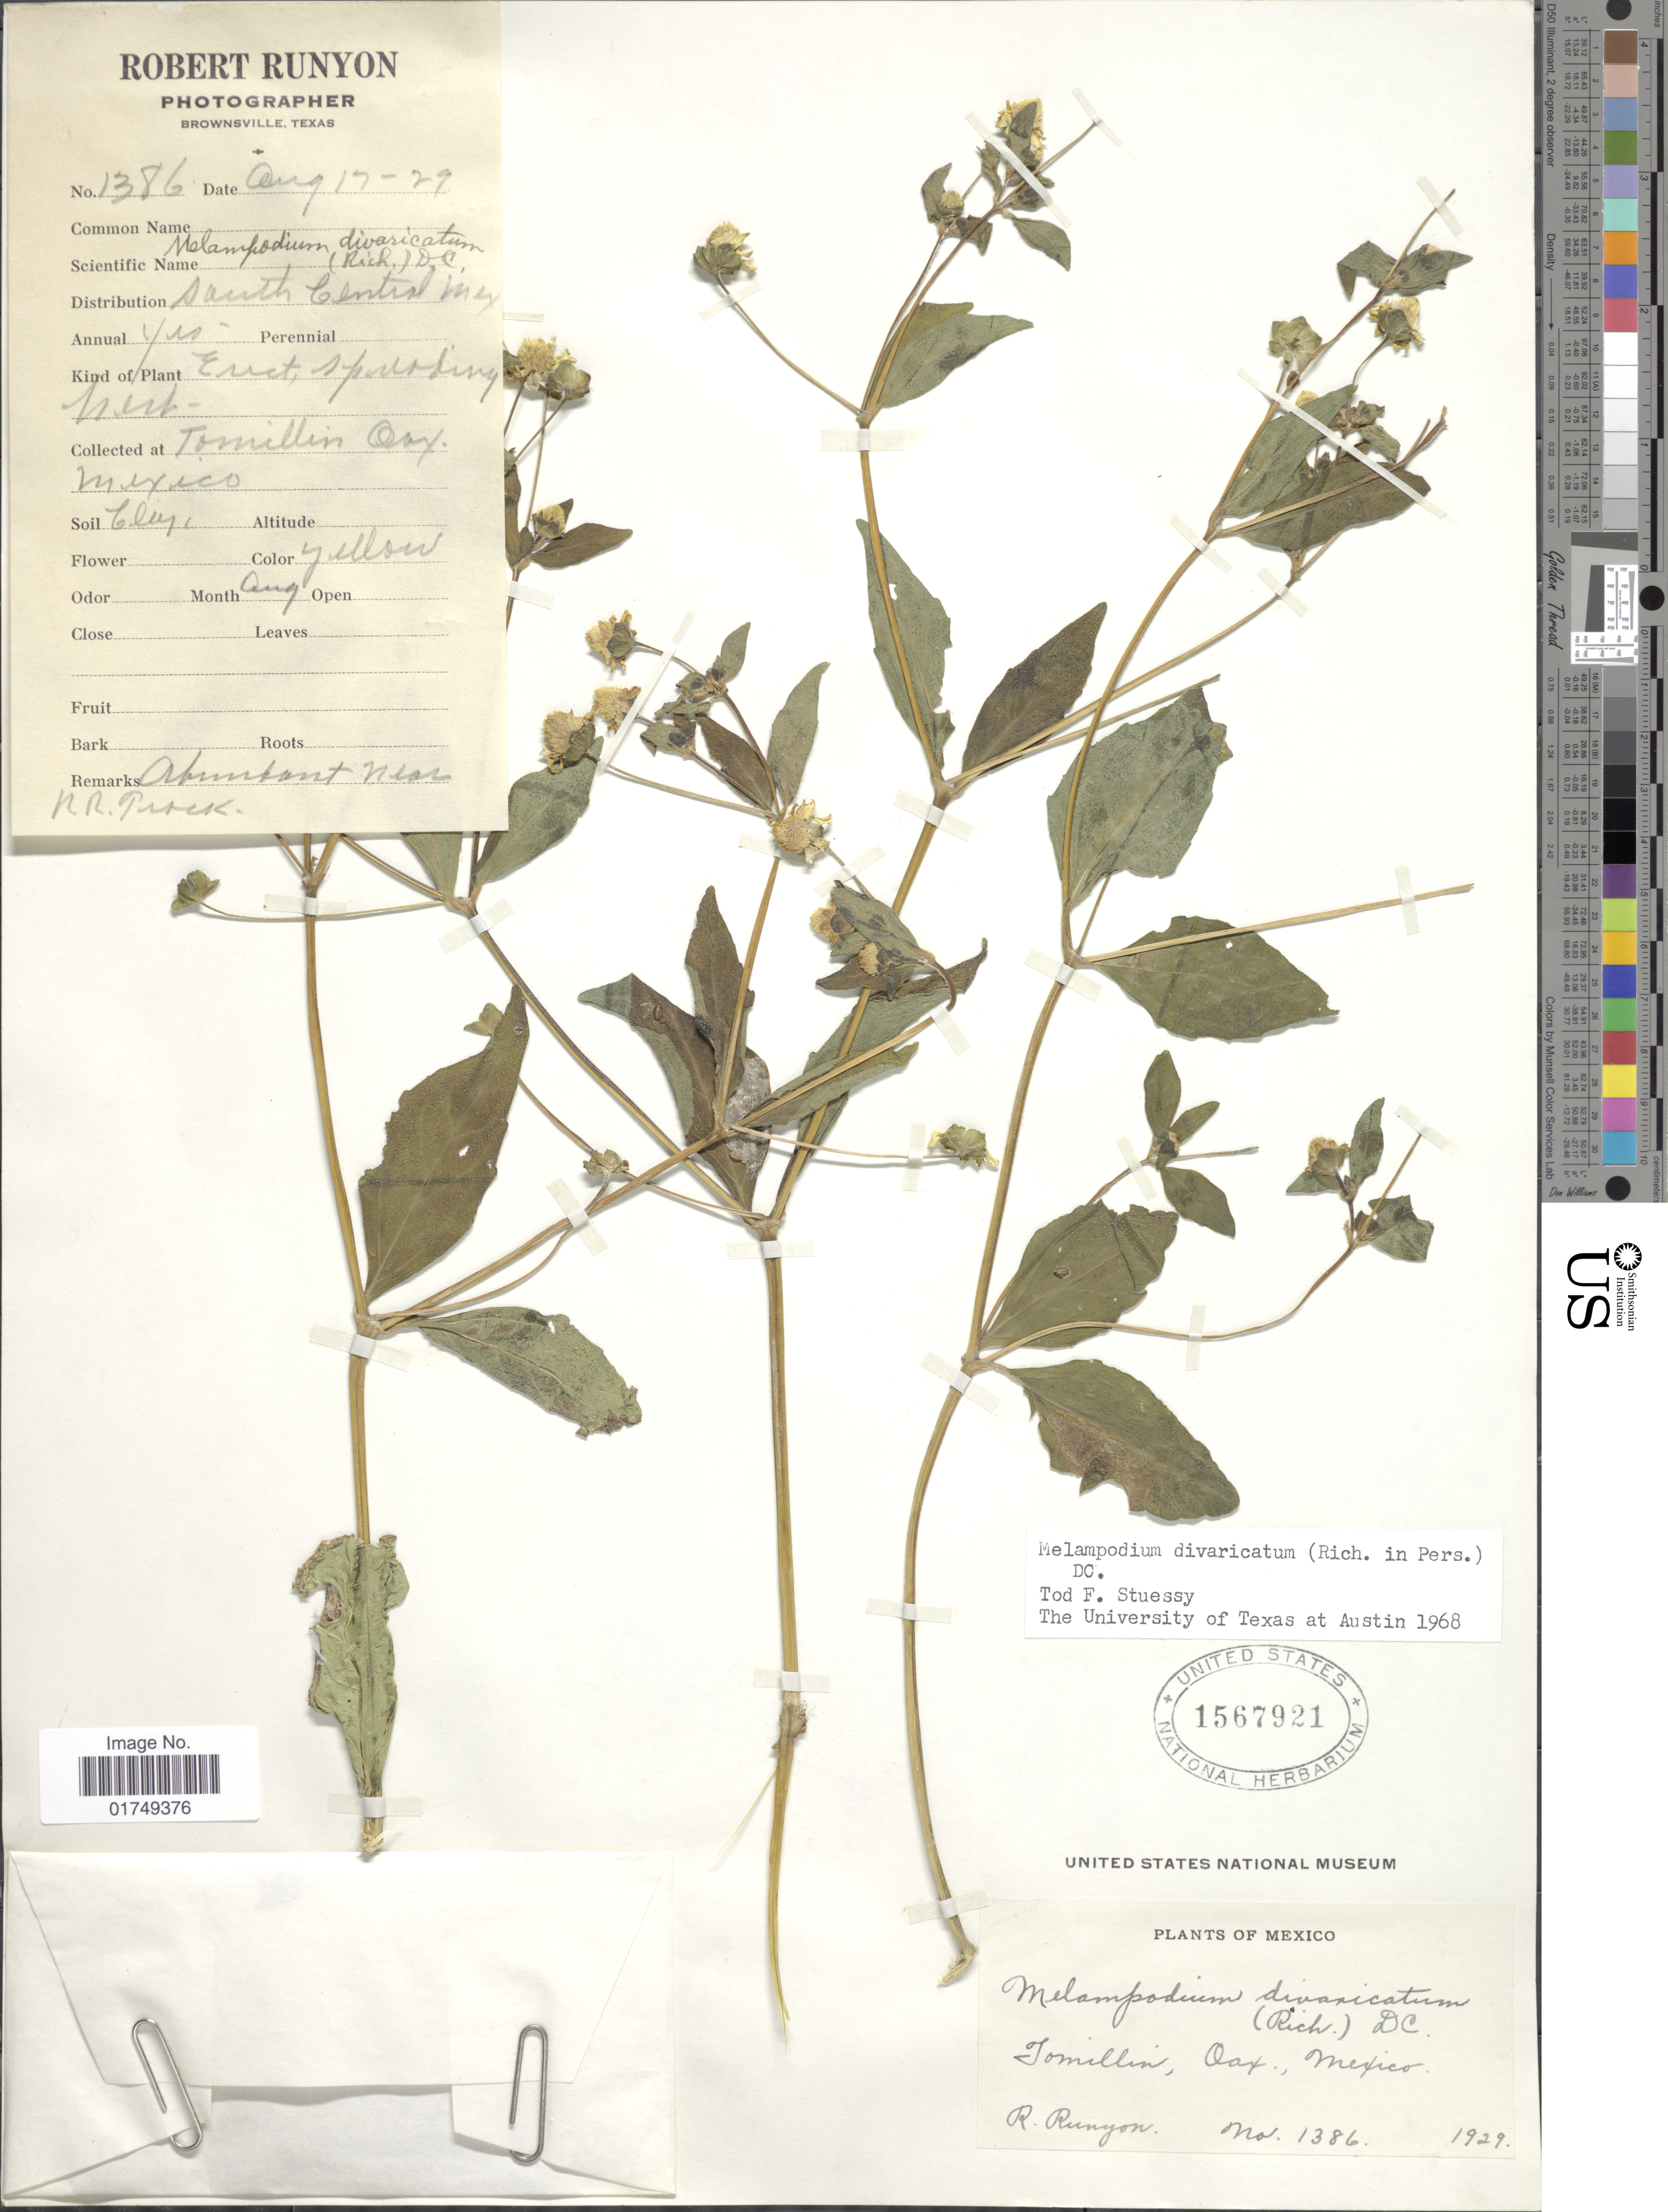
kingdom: Plantae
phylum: Tracheophyta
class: Magnoliopsida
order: Asterales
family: Asteraceae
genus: Melampodium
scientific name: Melampodium divaricatum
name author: (Rich.) DC.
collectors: R. Runyon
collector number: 1386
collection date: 1929-08-17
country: Mexico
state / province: Oaxaca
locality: Tomillin, Oax.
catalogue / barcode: US 1567921